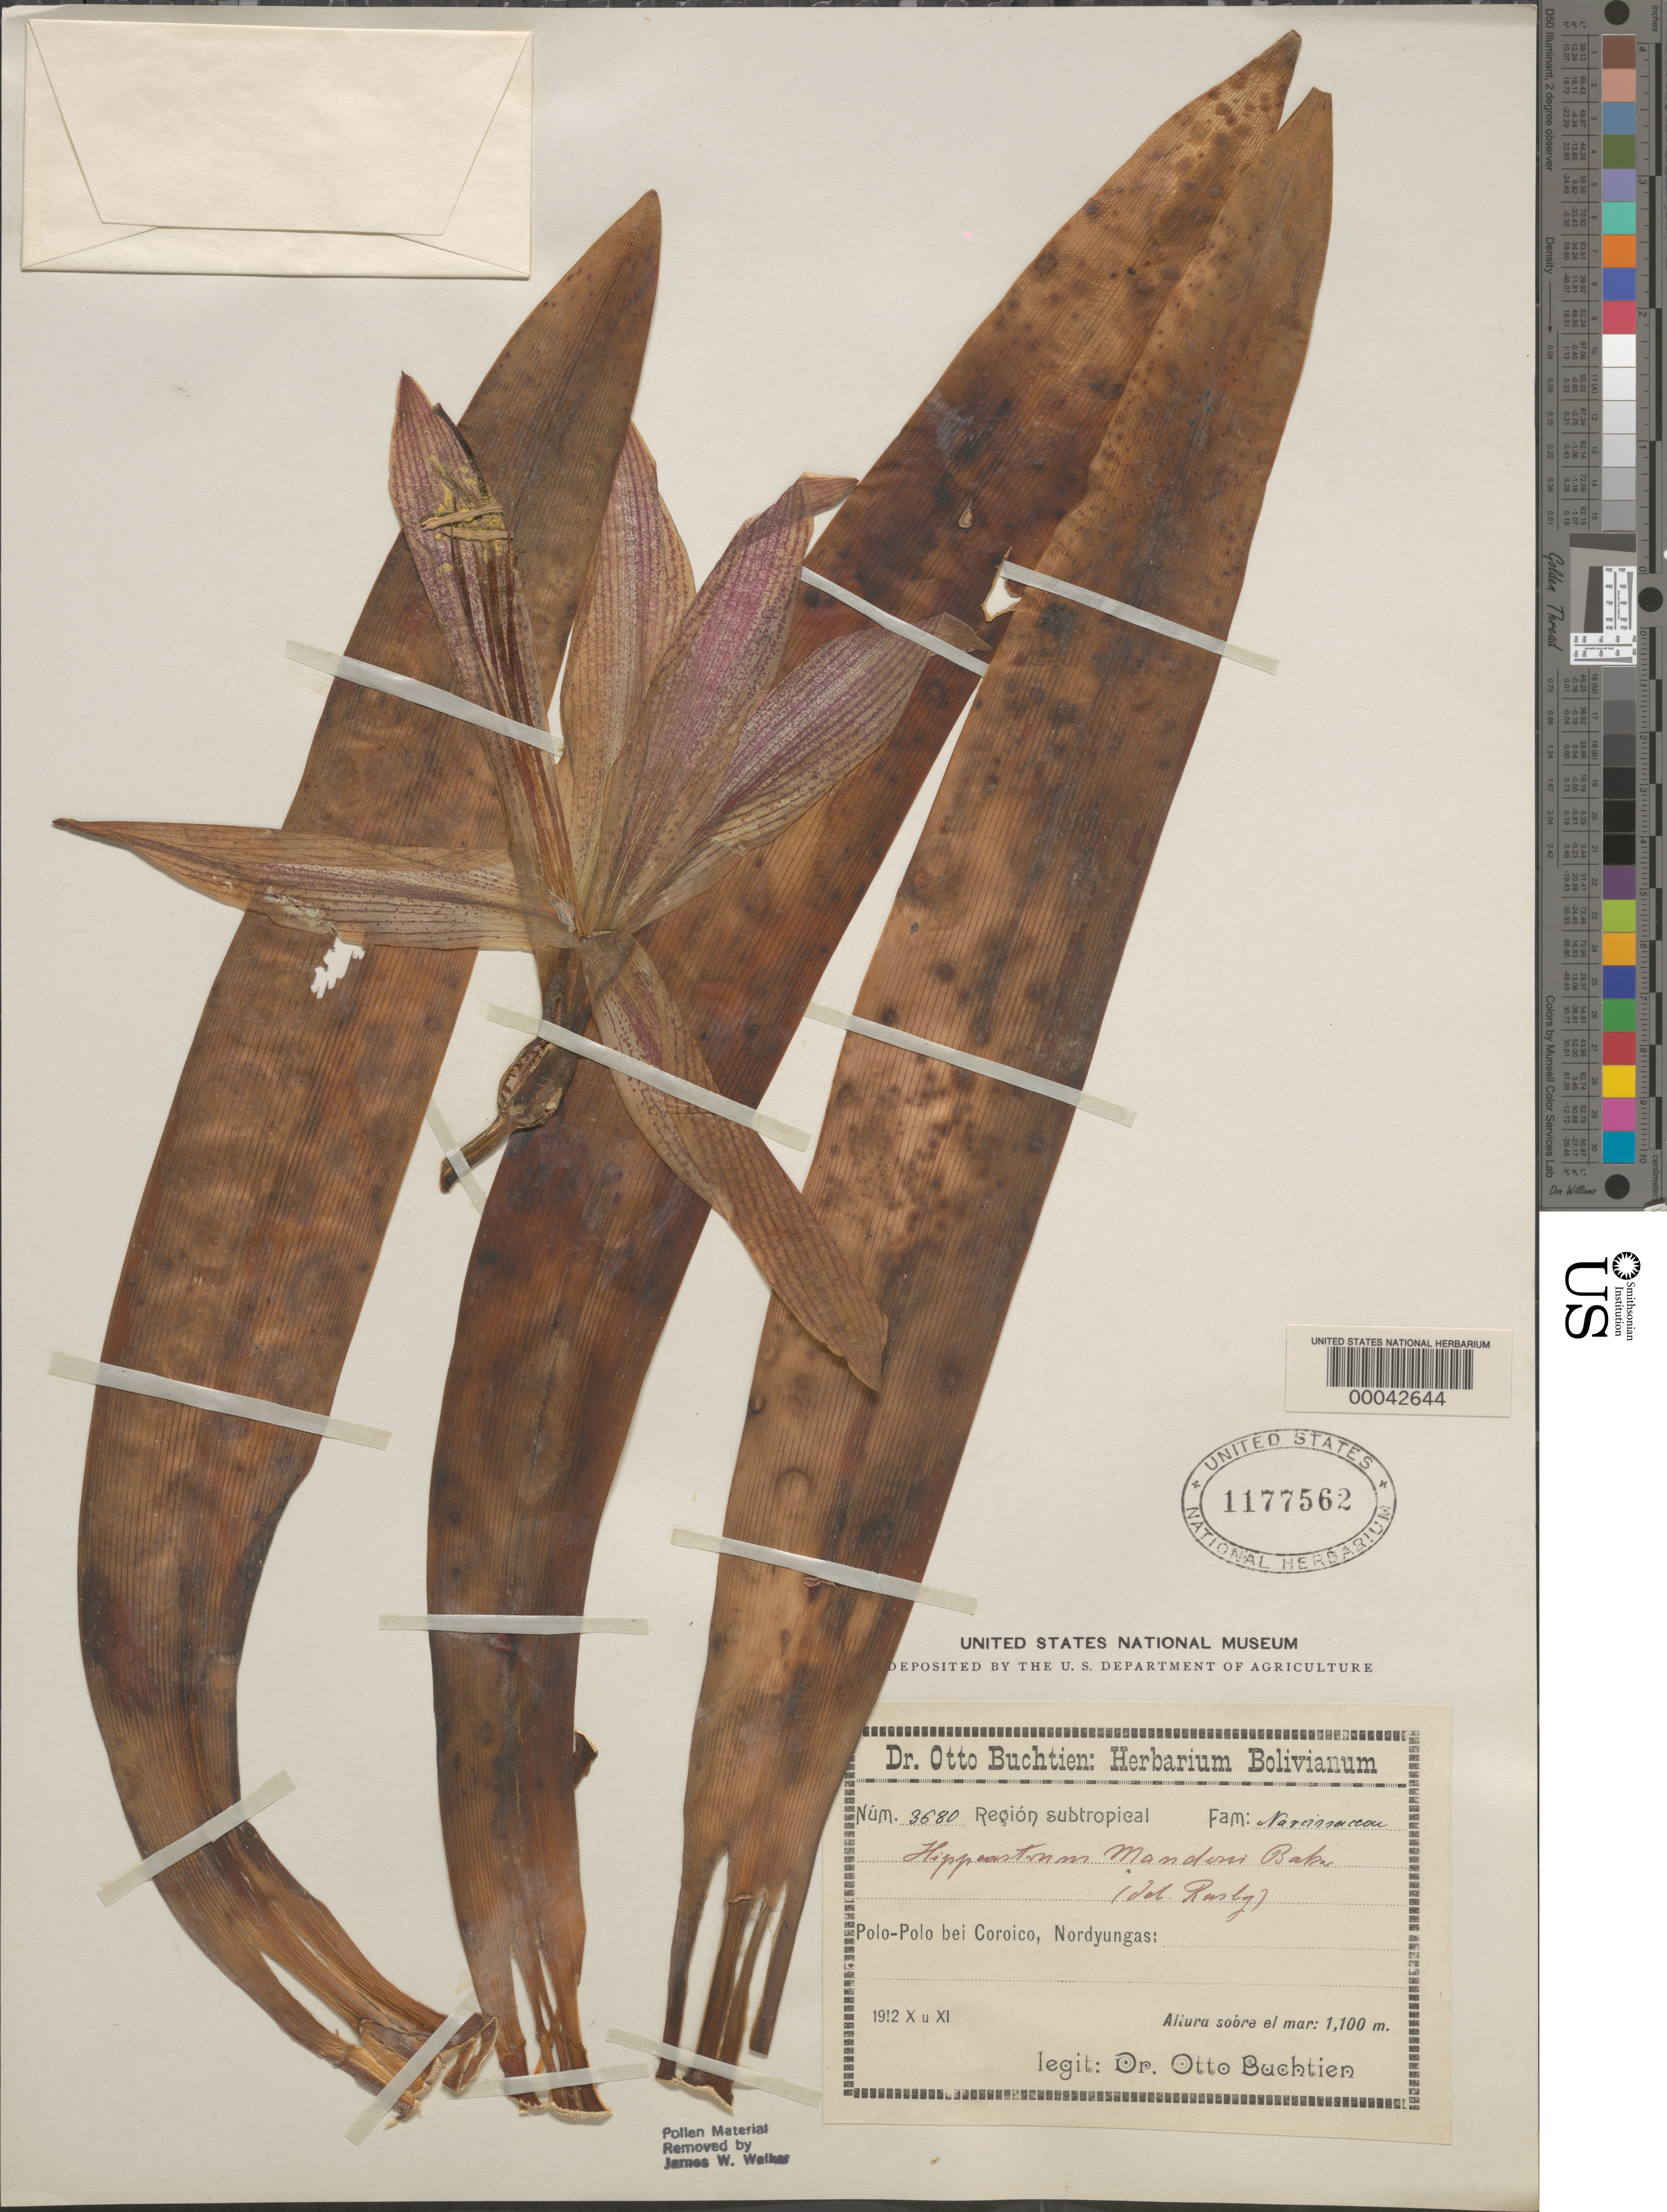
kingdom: Plantae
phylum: Tracheophyta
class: Liliopsida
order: Asparagales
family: Amaryllidaceae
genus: Hippeastrum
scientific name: Hippeastrum mandoni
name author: Baker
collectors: O. Buchtien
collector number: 3680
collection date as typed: Oct 1912 and -- Nov 1912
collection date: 1912-10,1912-11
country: Bolivia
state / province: La Paz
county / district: Nor Yungas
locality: Polo-Polo near Coroico.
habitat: Subtropical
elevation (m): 1100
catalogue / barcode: US 1177562